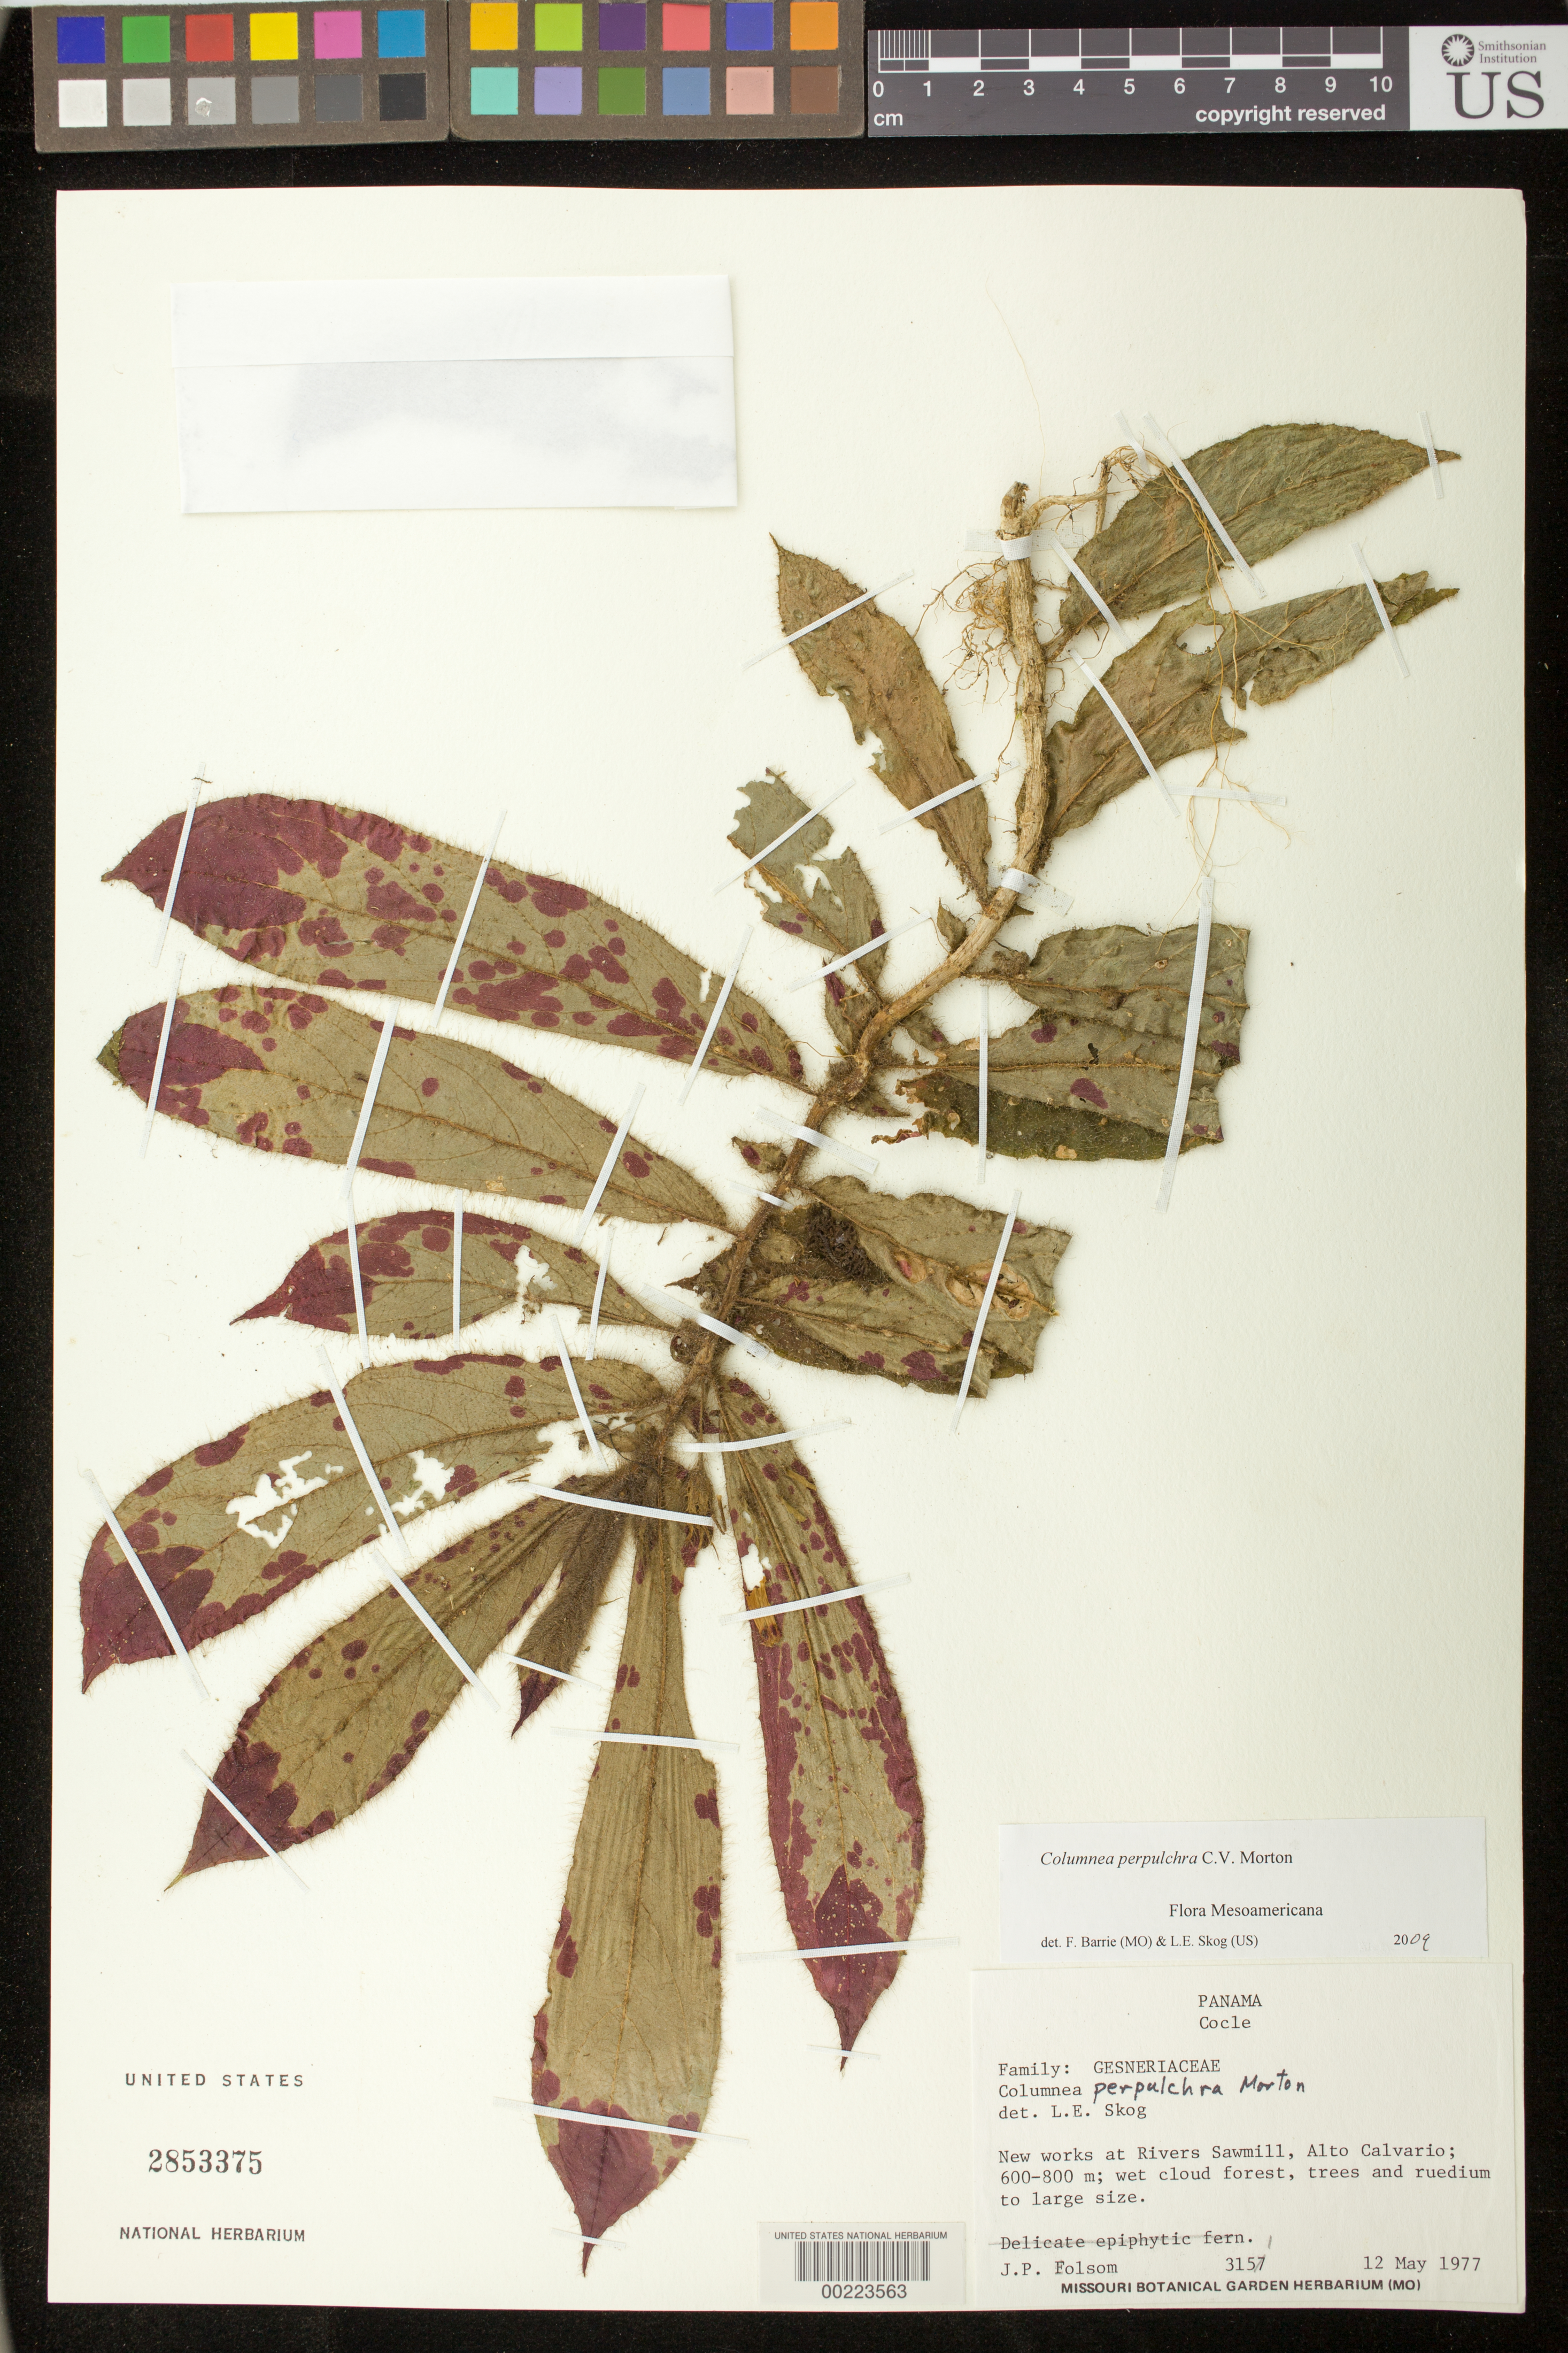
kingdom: Plantae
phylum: Tracheophyta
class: Magnoliopsida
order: Lamiales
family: Gesneriaceae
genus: Columnea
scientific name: Columnea perpulchra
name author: C.V. Morton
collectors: J. P. Folsom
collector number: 3151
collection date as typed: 12 May 1977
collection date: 1977-05-12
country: Panama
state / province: Coclé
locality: New Works at Rivers sawmill, Alto Calvario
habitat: Wet cloud forest trees of medium to large size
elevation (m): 600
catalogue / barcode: US 2853375